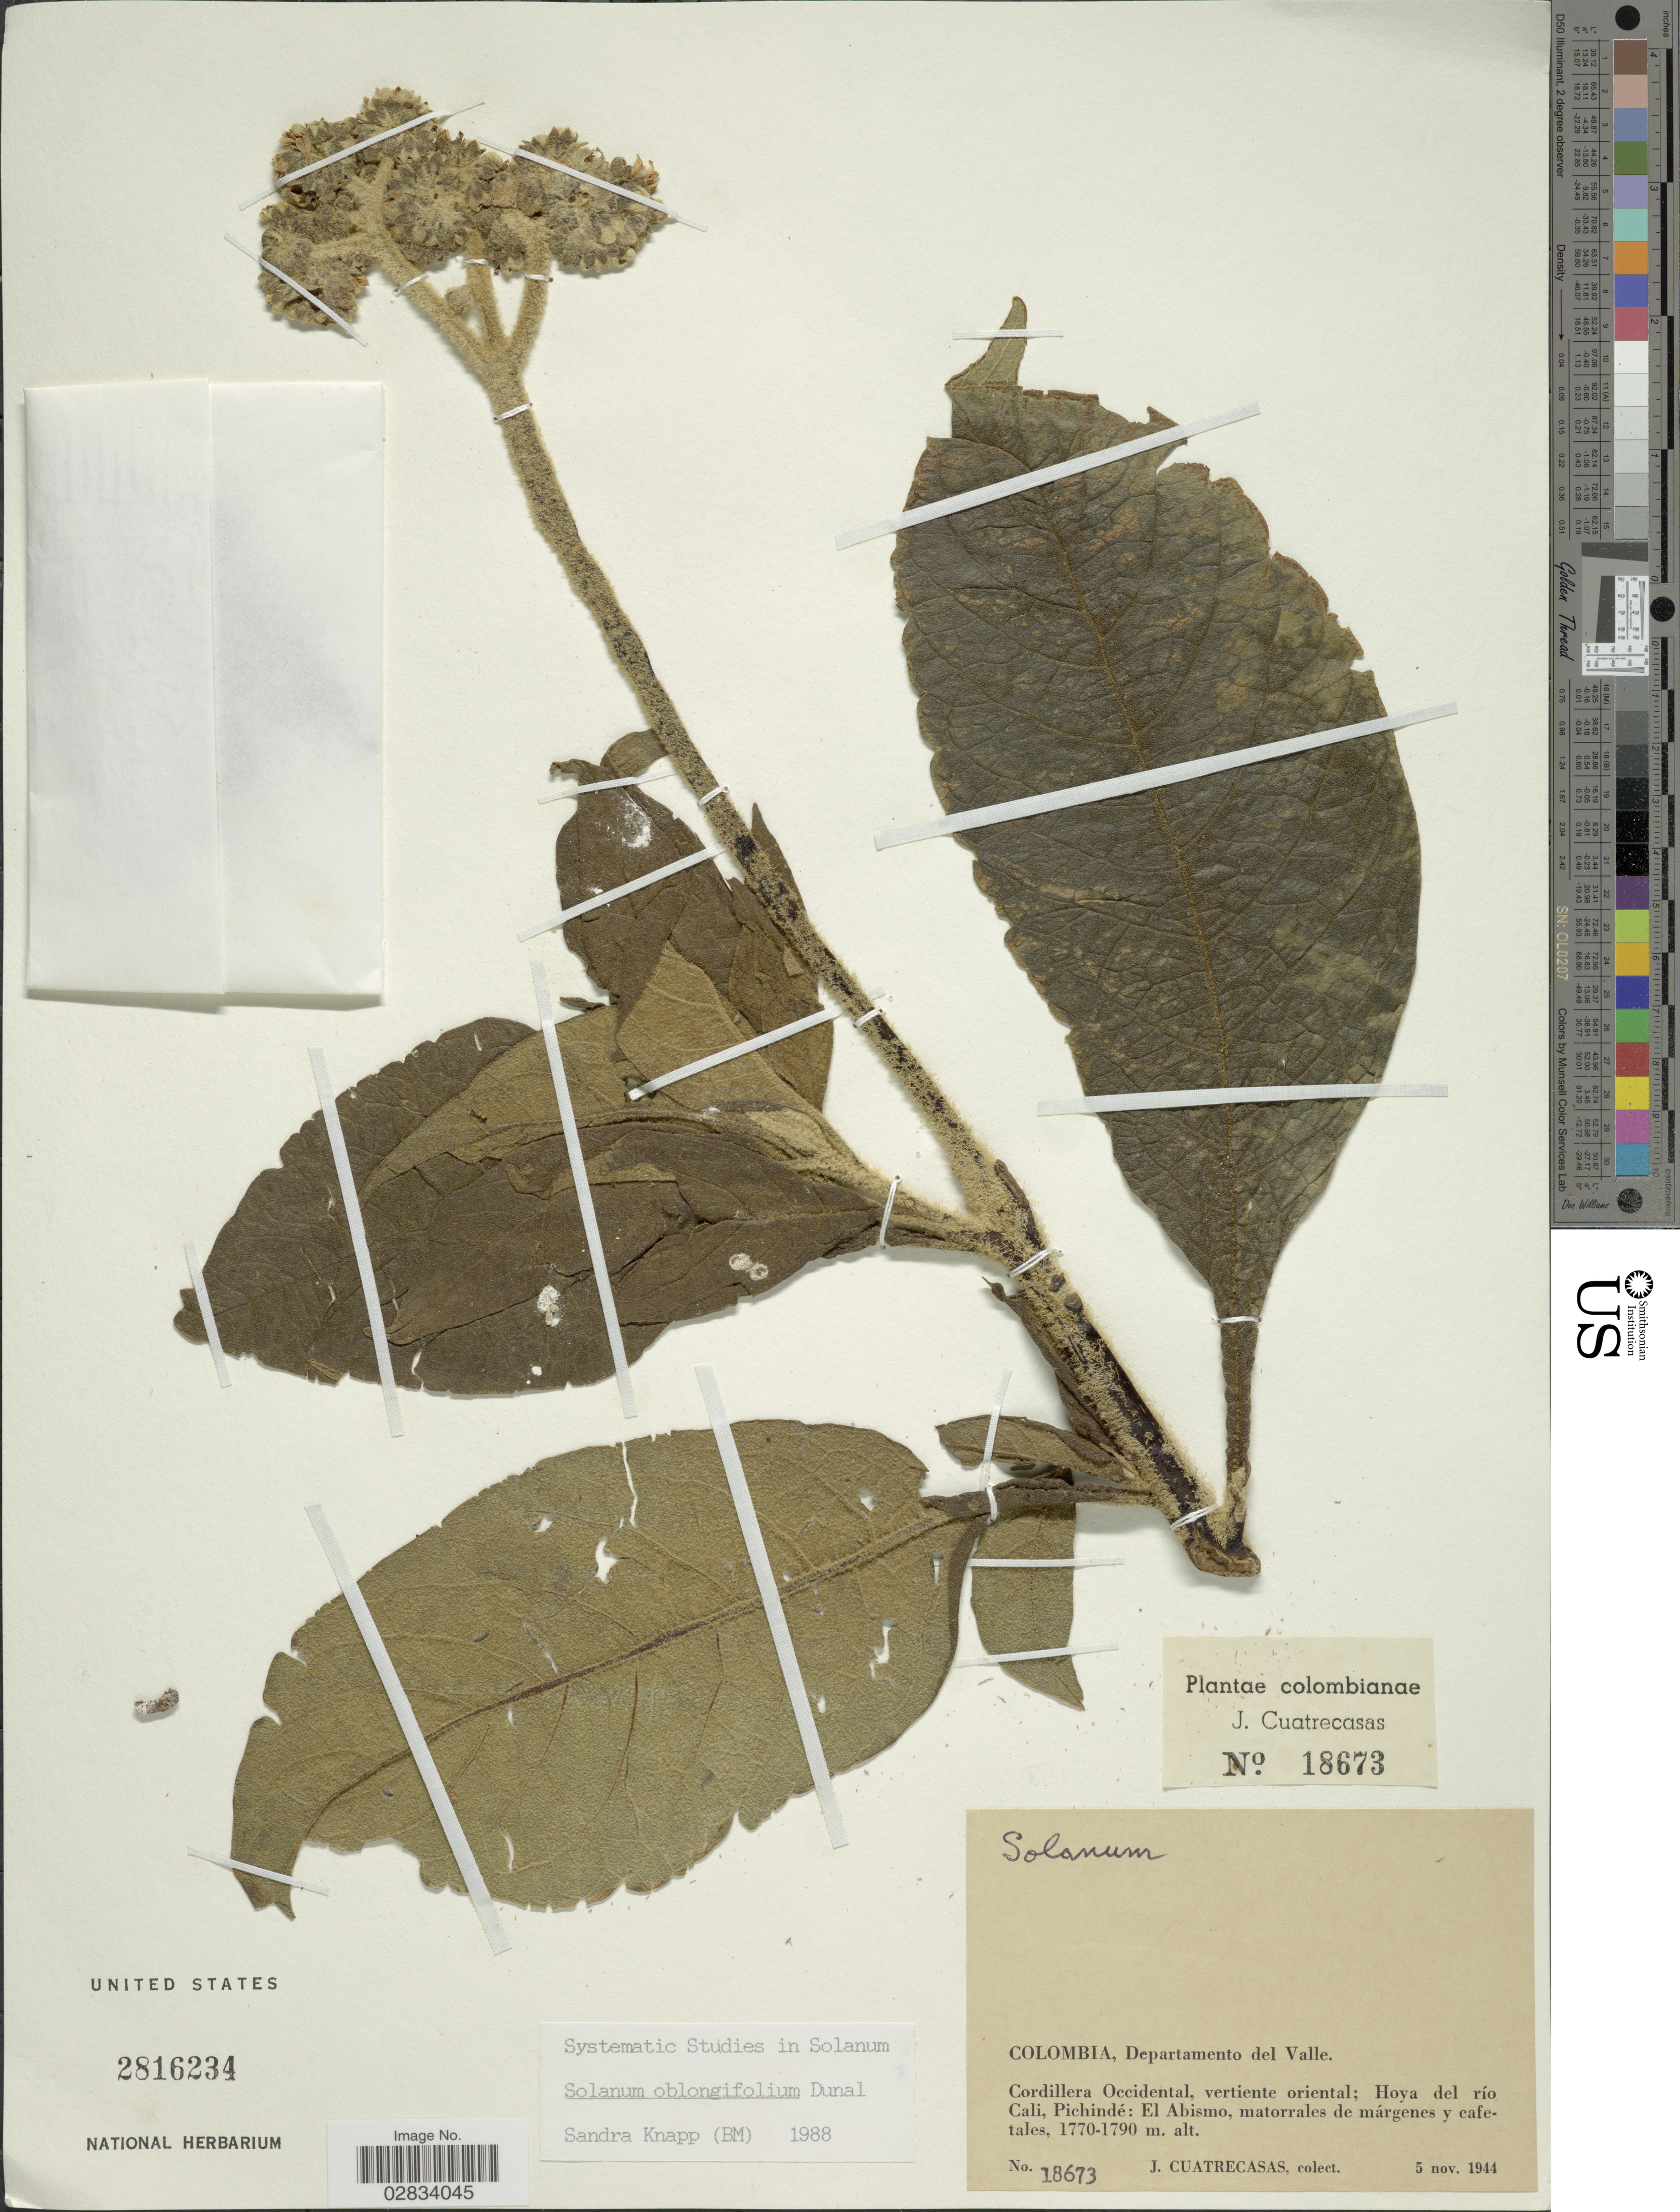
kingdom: Plantae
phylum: Tracheophyta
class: Magnoliopsida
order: Solanales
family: Solanaceae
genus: Solanum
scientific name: Solanum oblongifolium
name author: Duval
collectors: J. Cuatrecasas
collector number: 18673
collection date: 1944-11-05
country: Colombia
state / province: Valle del Cauca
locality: Departamento del Valle, Cordillera Occidental, vertiente oriental, Hoya del río Cali, Pichindé, El Abismo.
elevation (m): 1770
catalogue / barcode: US 2816234